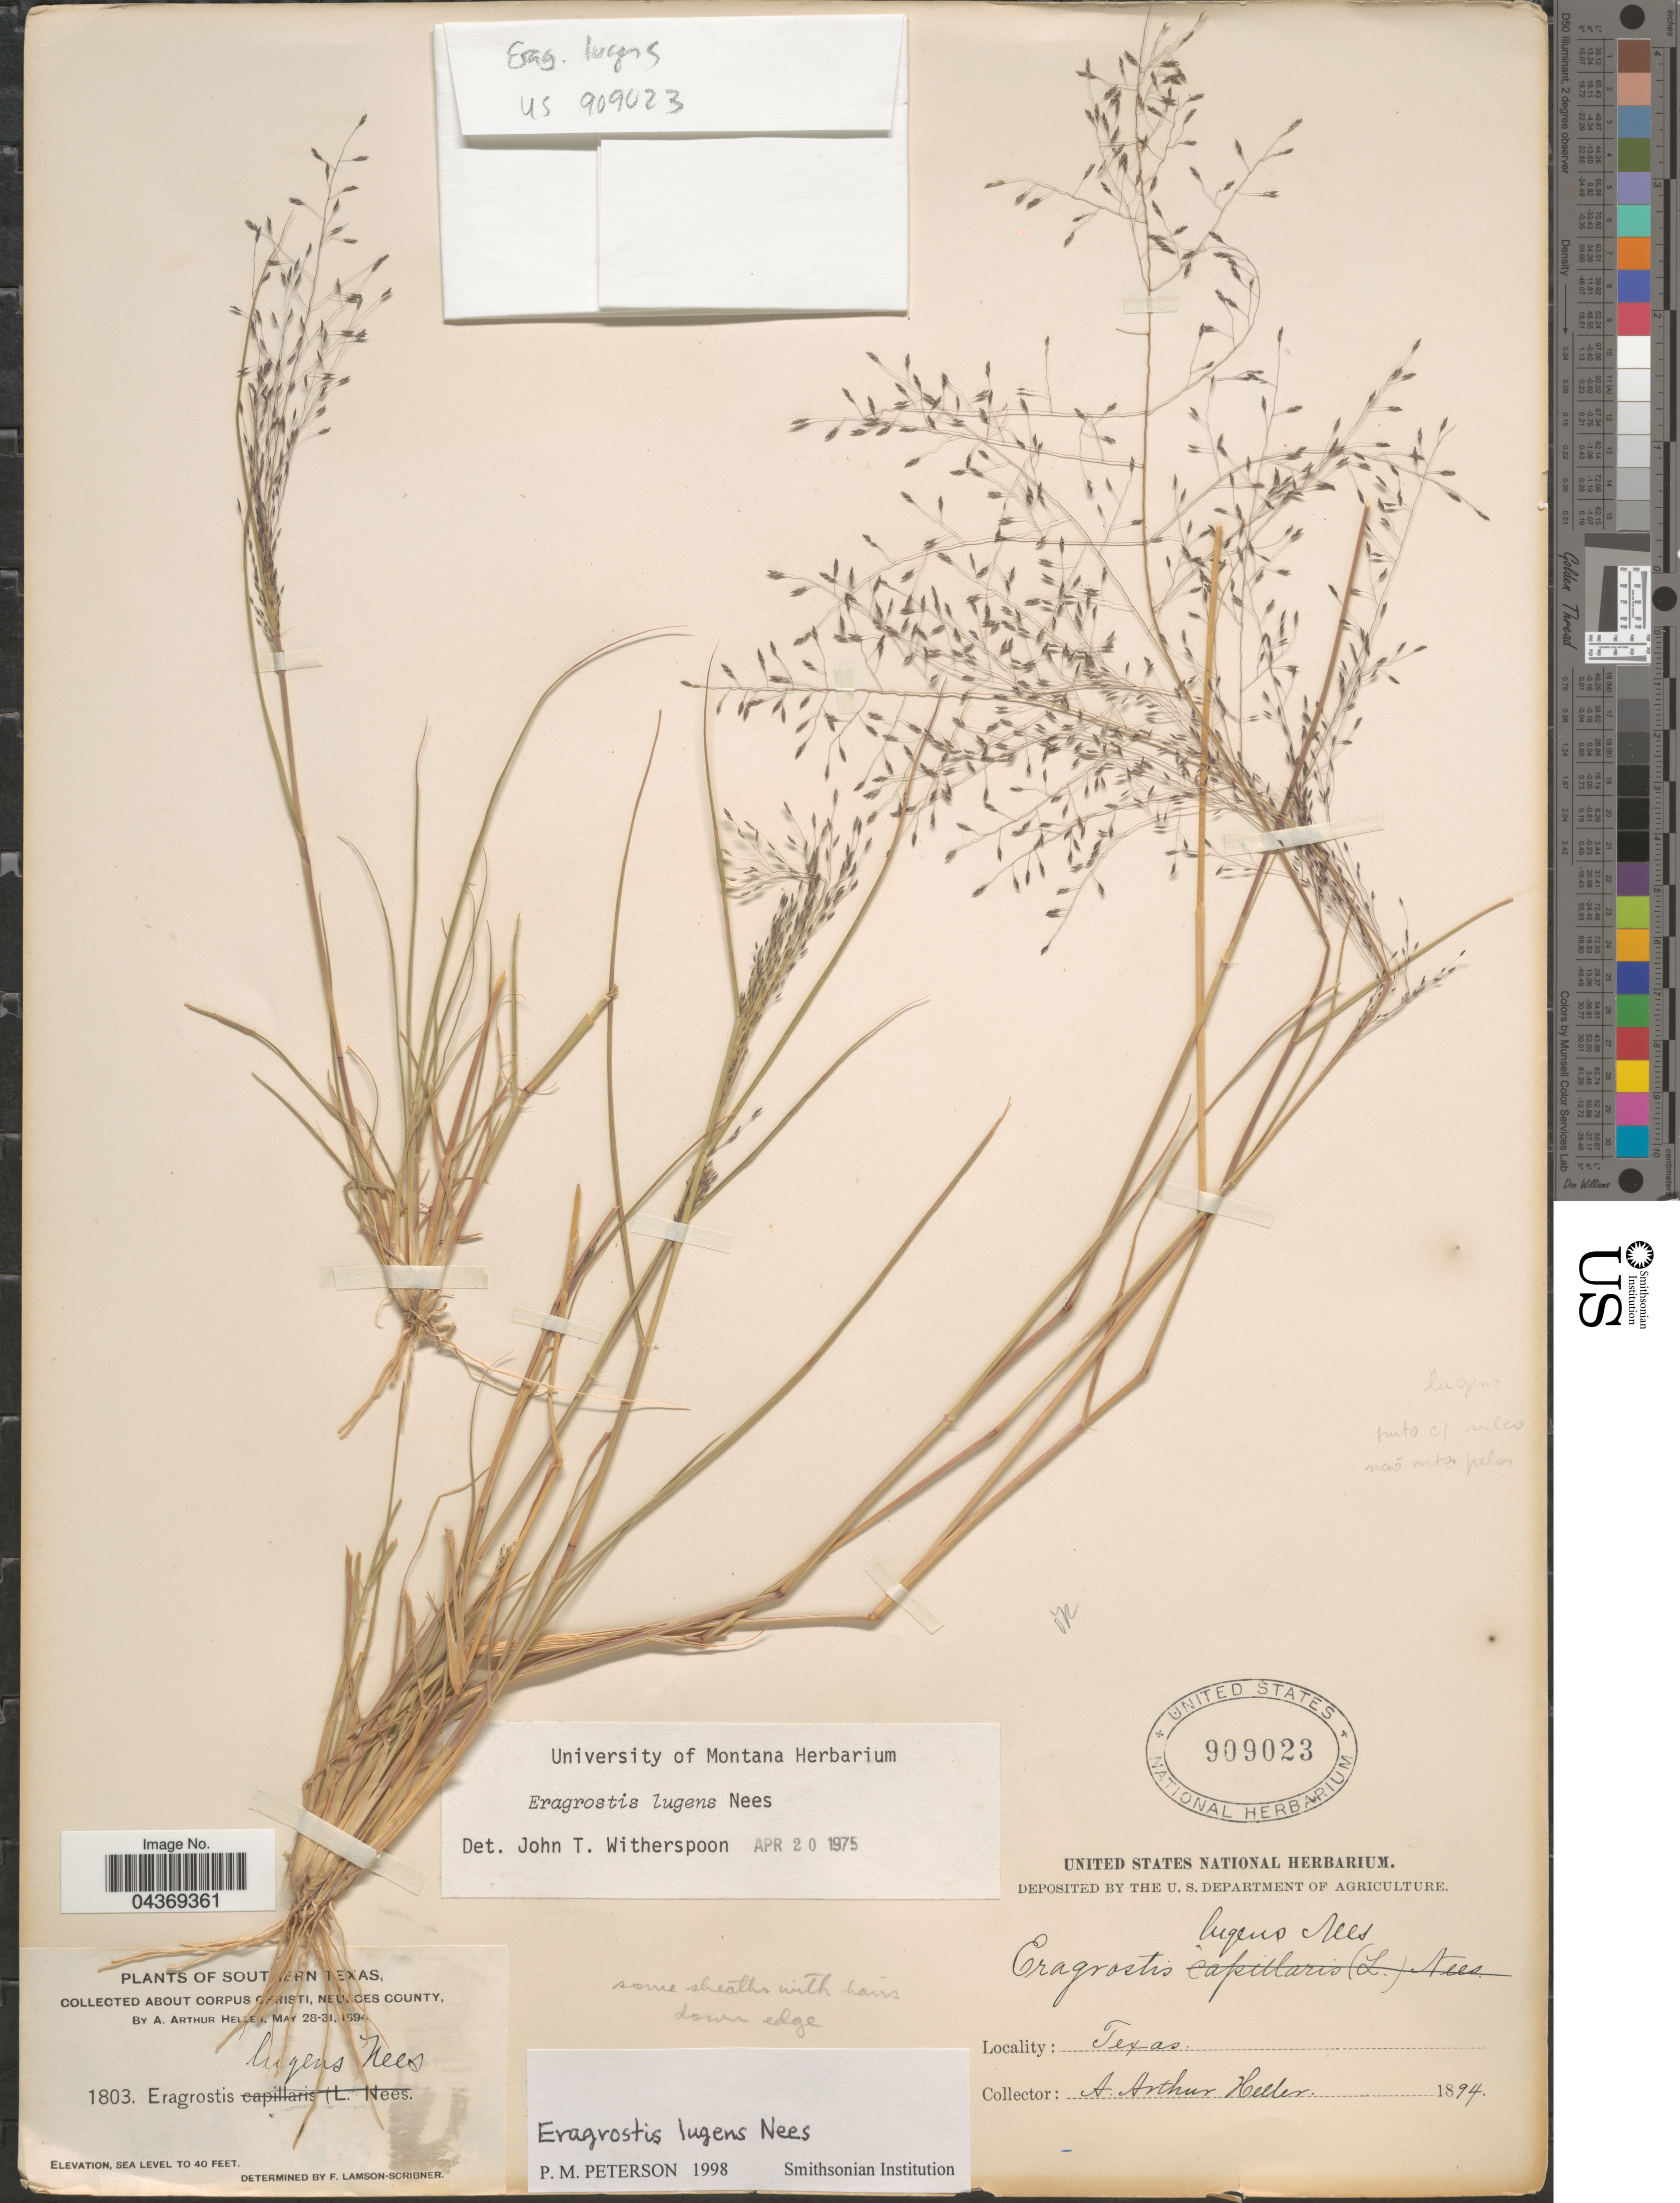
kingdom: Plantae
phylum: Tracheophyta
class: Liliopsida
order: Poales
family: Poaceae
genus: Eragrostis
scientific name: Eragrostis lugens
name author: Nees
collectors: A. A. Heller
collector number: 1803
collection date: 1894-05-28/1894-05-31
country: United States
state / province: Texas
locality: Southern Texas. About Corpus Christi, Neueces County.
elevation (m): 0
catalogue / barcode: US 909023